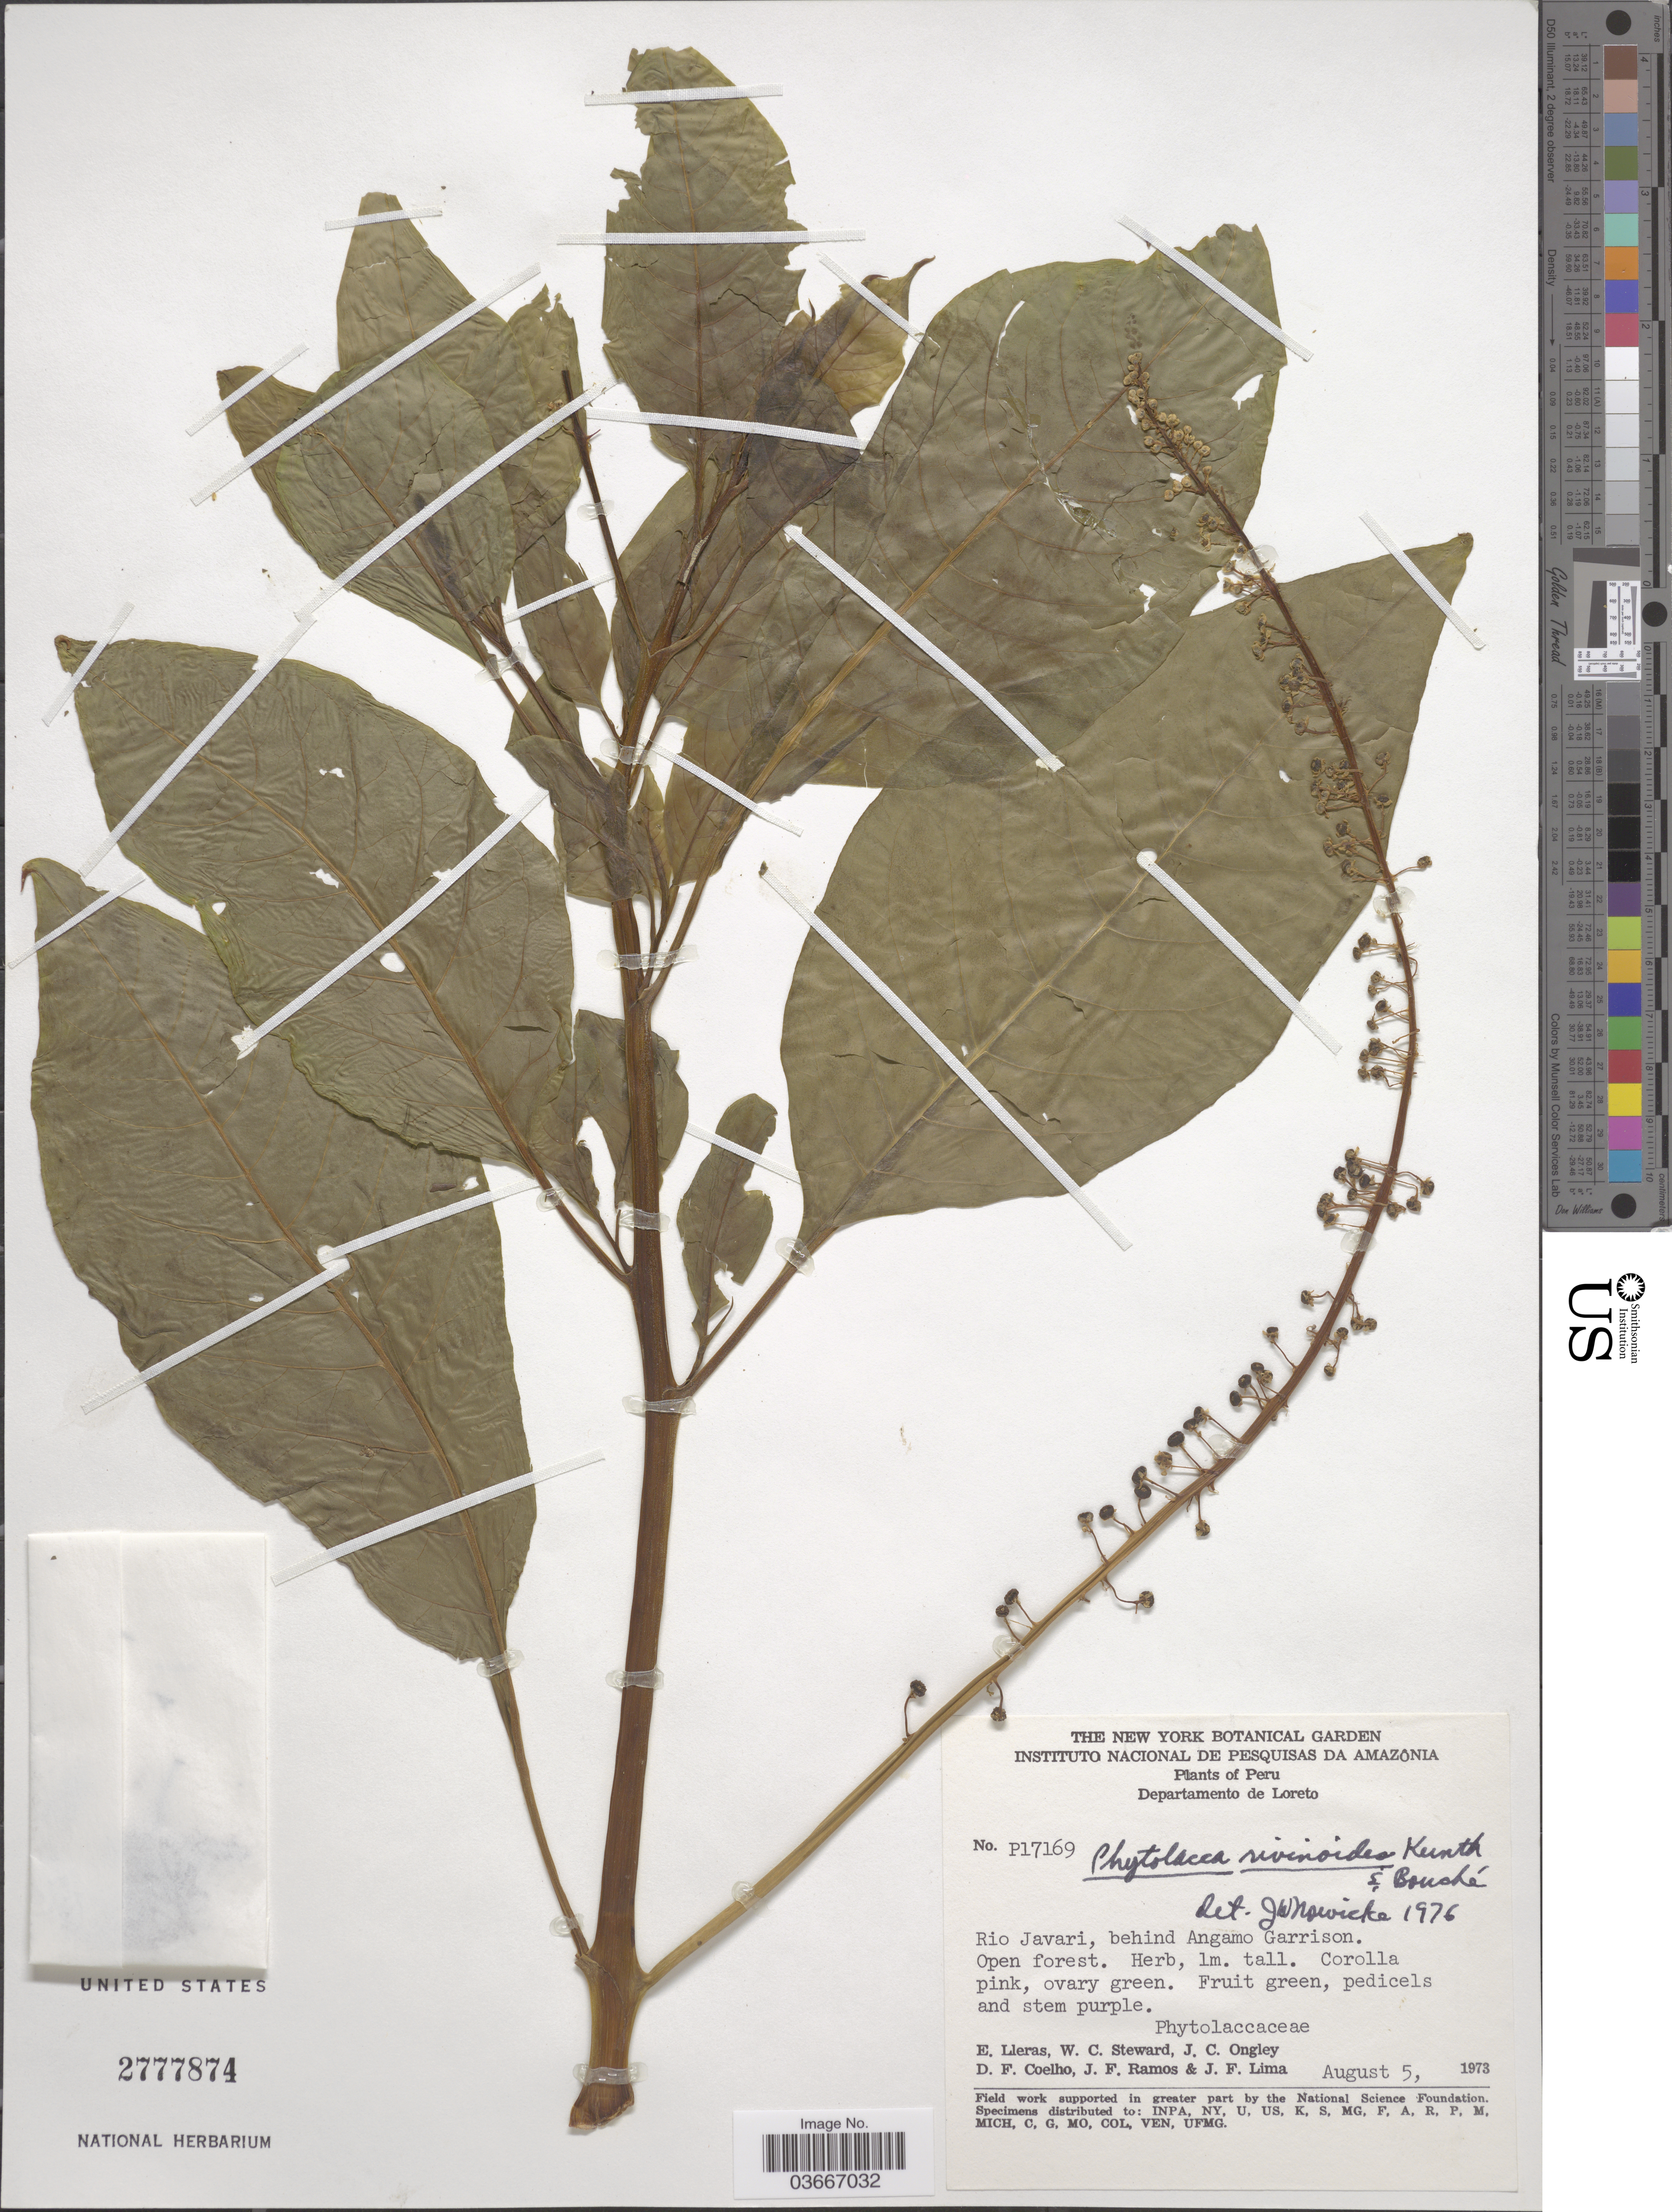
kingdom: Plantae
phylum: Tracheophyta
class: Magnoliopsida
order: Caryophyllales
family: Phytolaccaceae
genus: Phytolacca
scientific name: Phytolacca rivinoides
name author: Kunth & C.D. Bouché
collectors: E. Lleras, W. C. Steward, J. C. Ongley, D. F. Coêlho & et al.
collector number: P17169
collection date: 1973-08-05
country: Peru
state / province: Loreto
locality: Departamento de Loreto. Rio Javari, behind Angamo Garrison.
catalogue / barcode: US 2777874